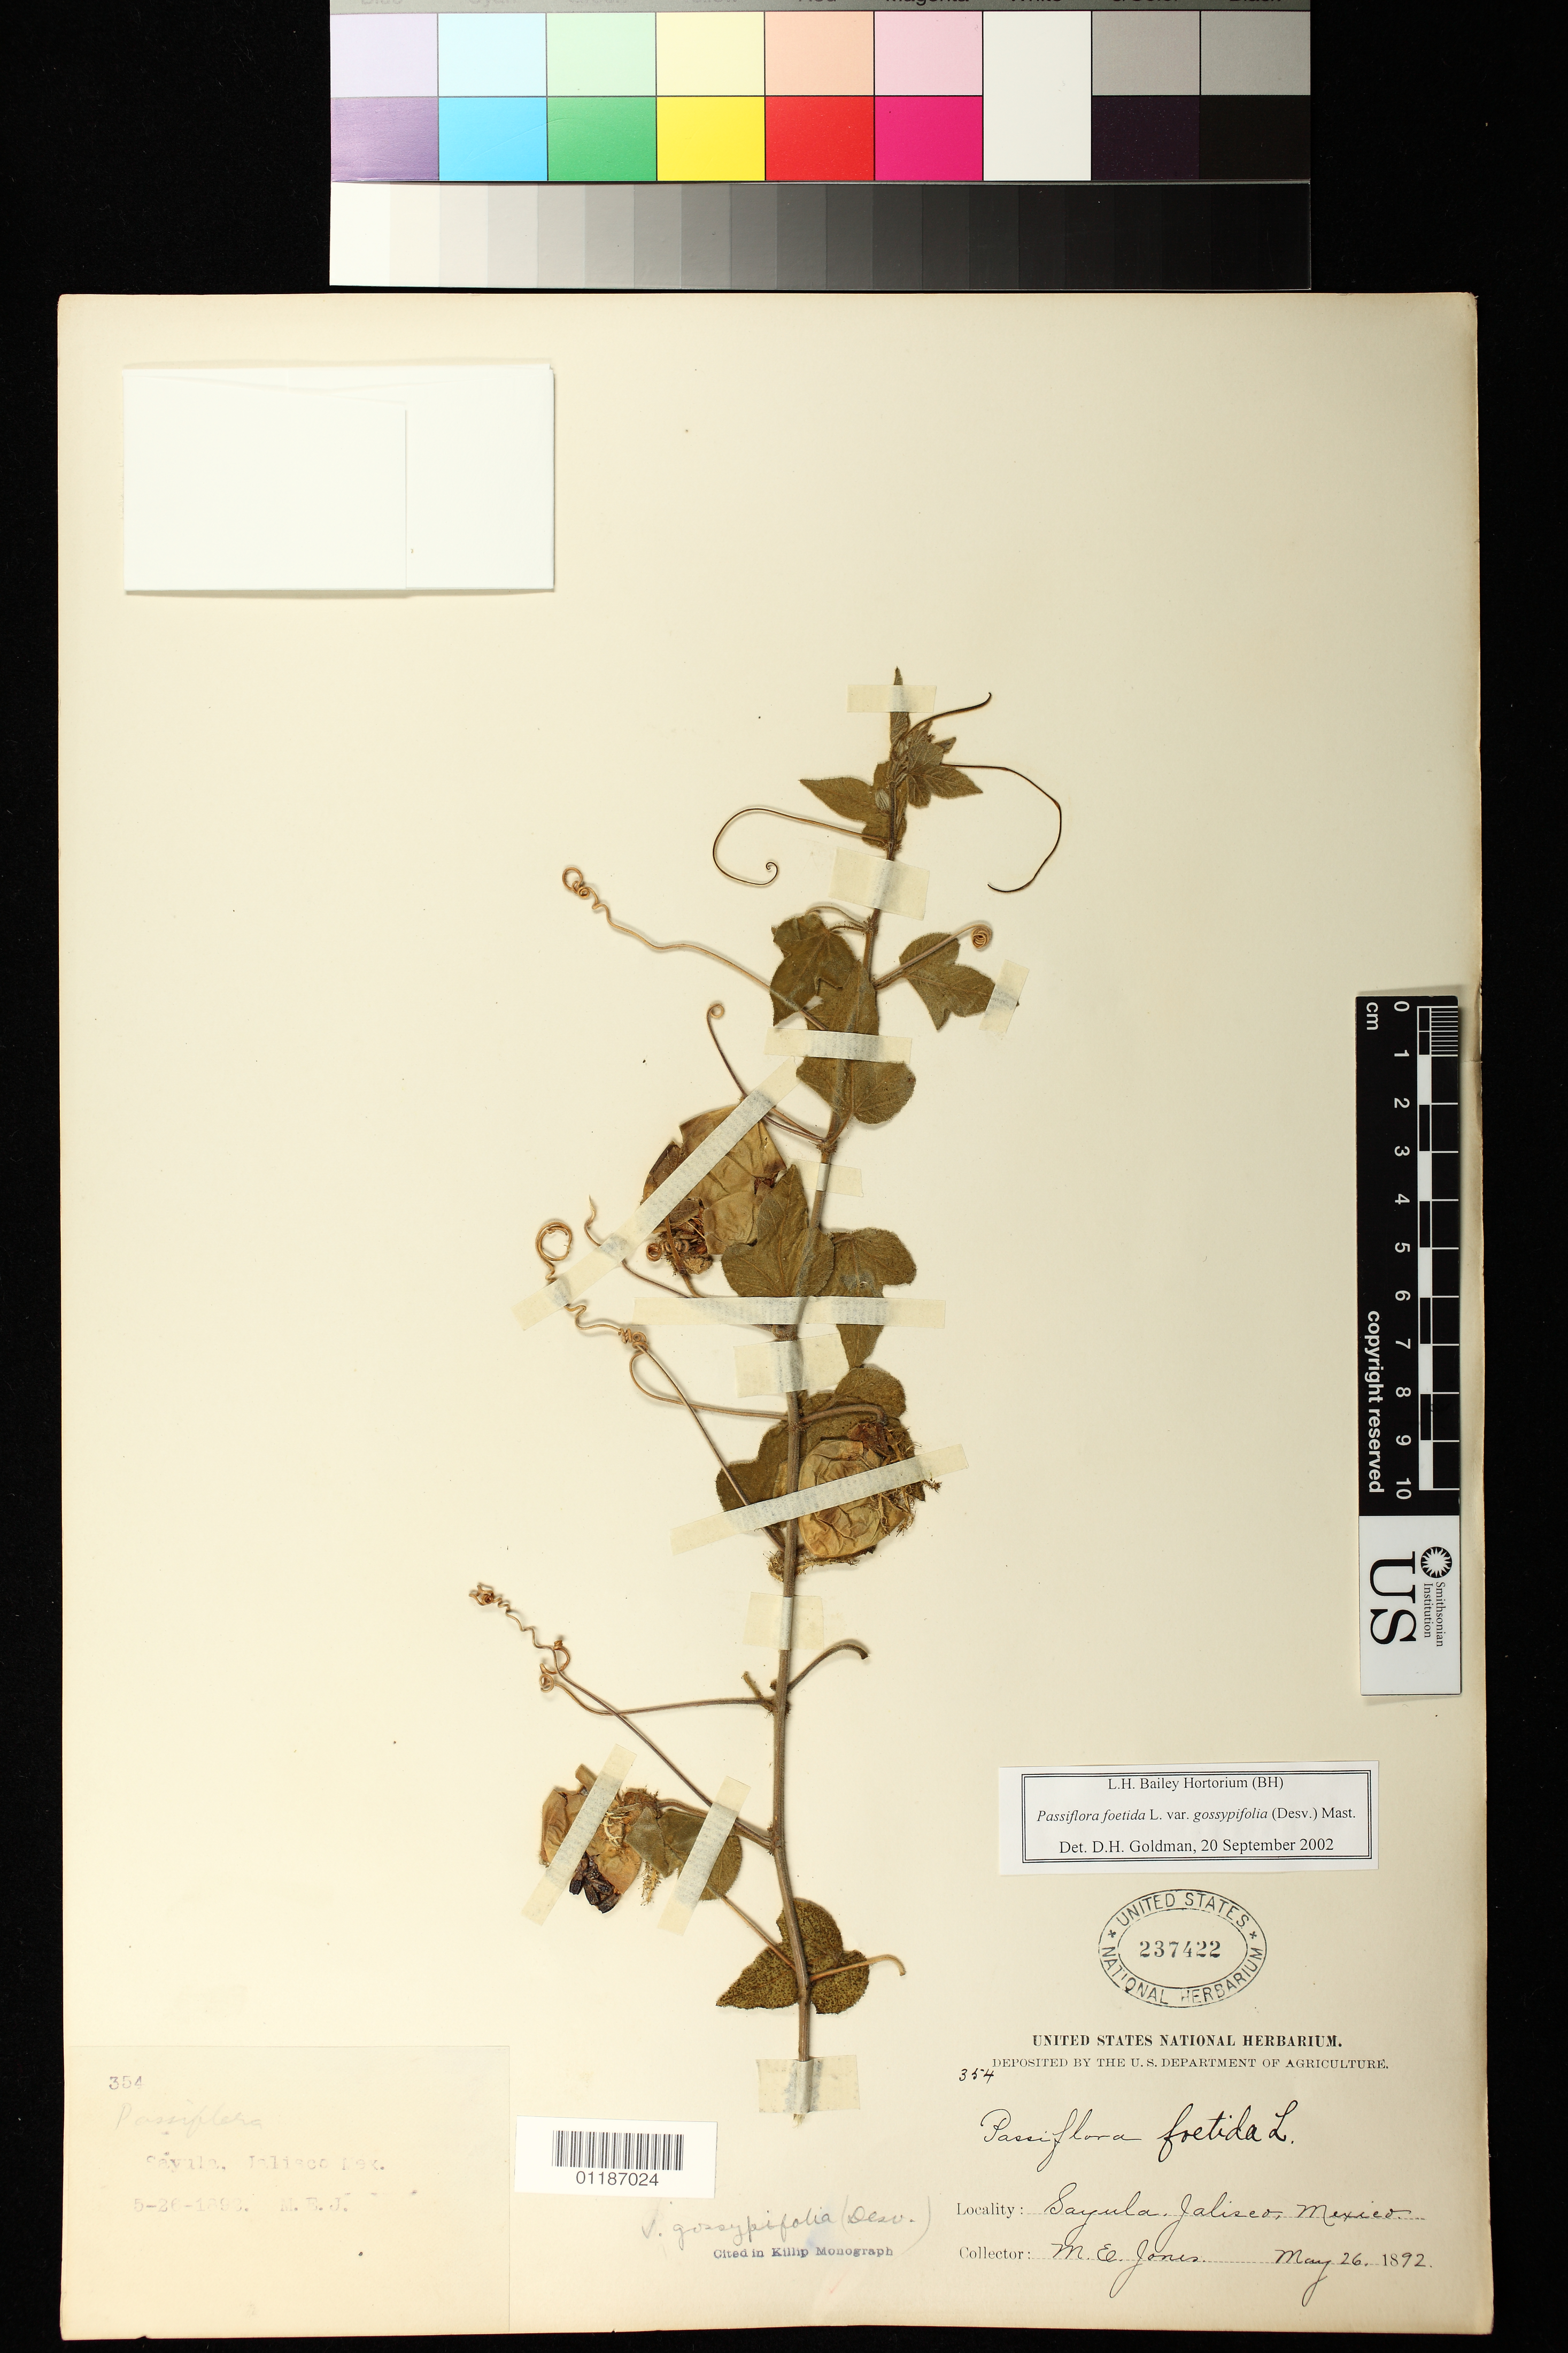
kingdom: Plantae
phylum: Tracheophyta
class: Magnoliopsida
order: Malpighiales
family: Passifloraceae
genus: Passiflora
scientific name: Passiflora foetida var. gossypiifolia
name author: (Desv.) Mast.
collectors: M. E. Jones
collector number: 354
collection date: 1892-05-26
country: Mexico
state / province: Jalisco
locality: Sayula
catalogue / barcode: US 237422